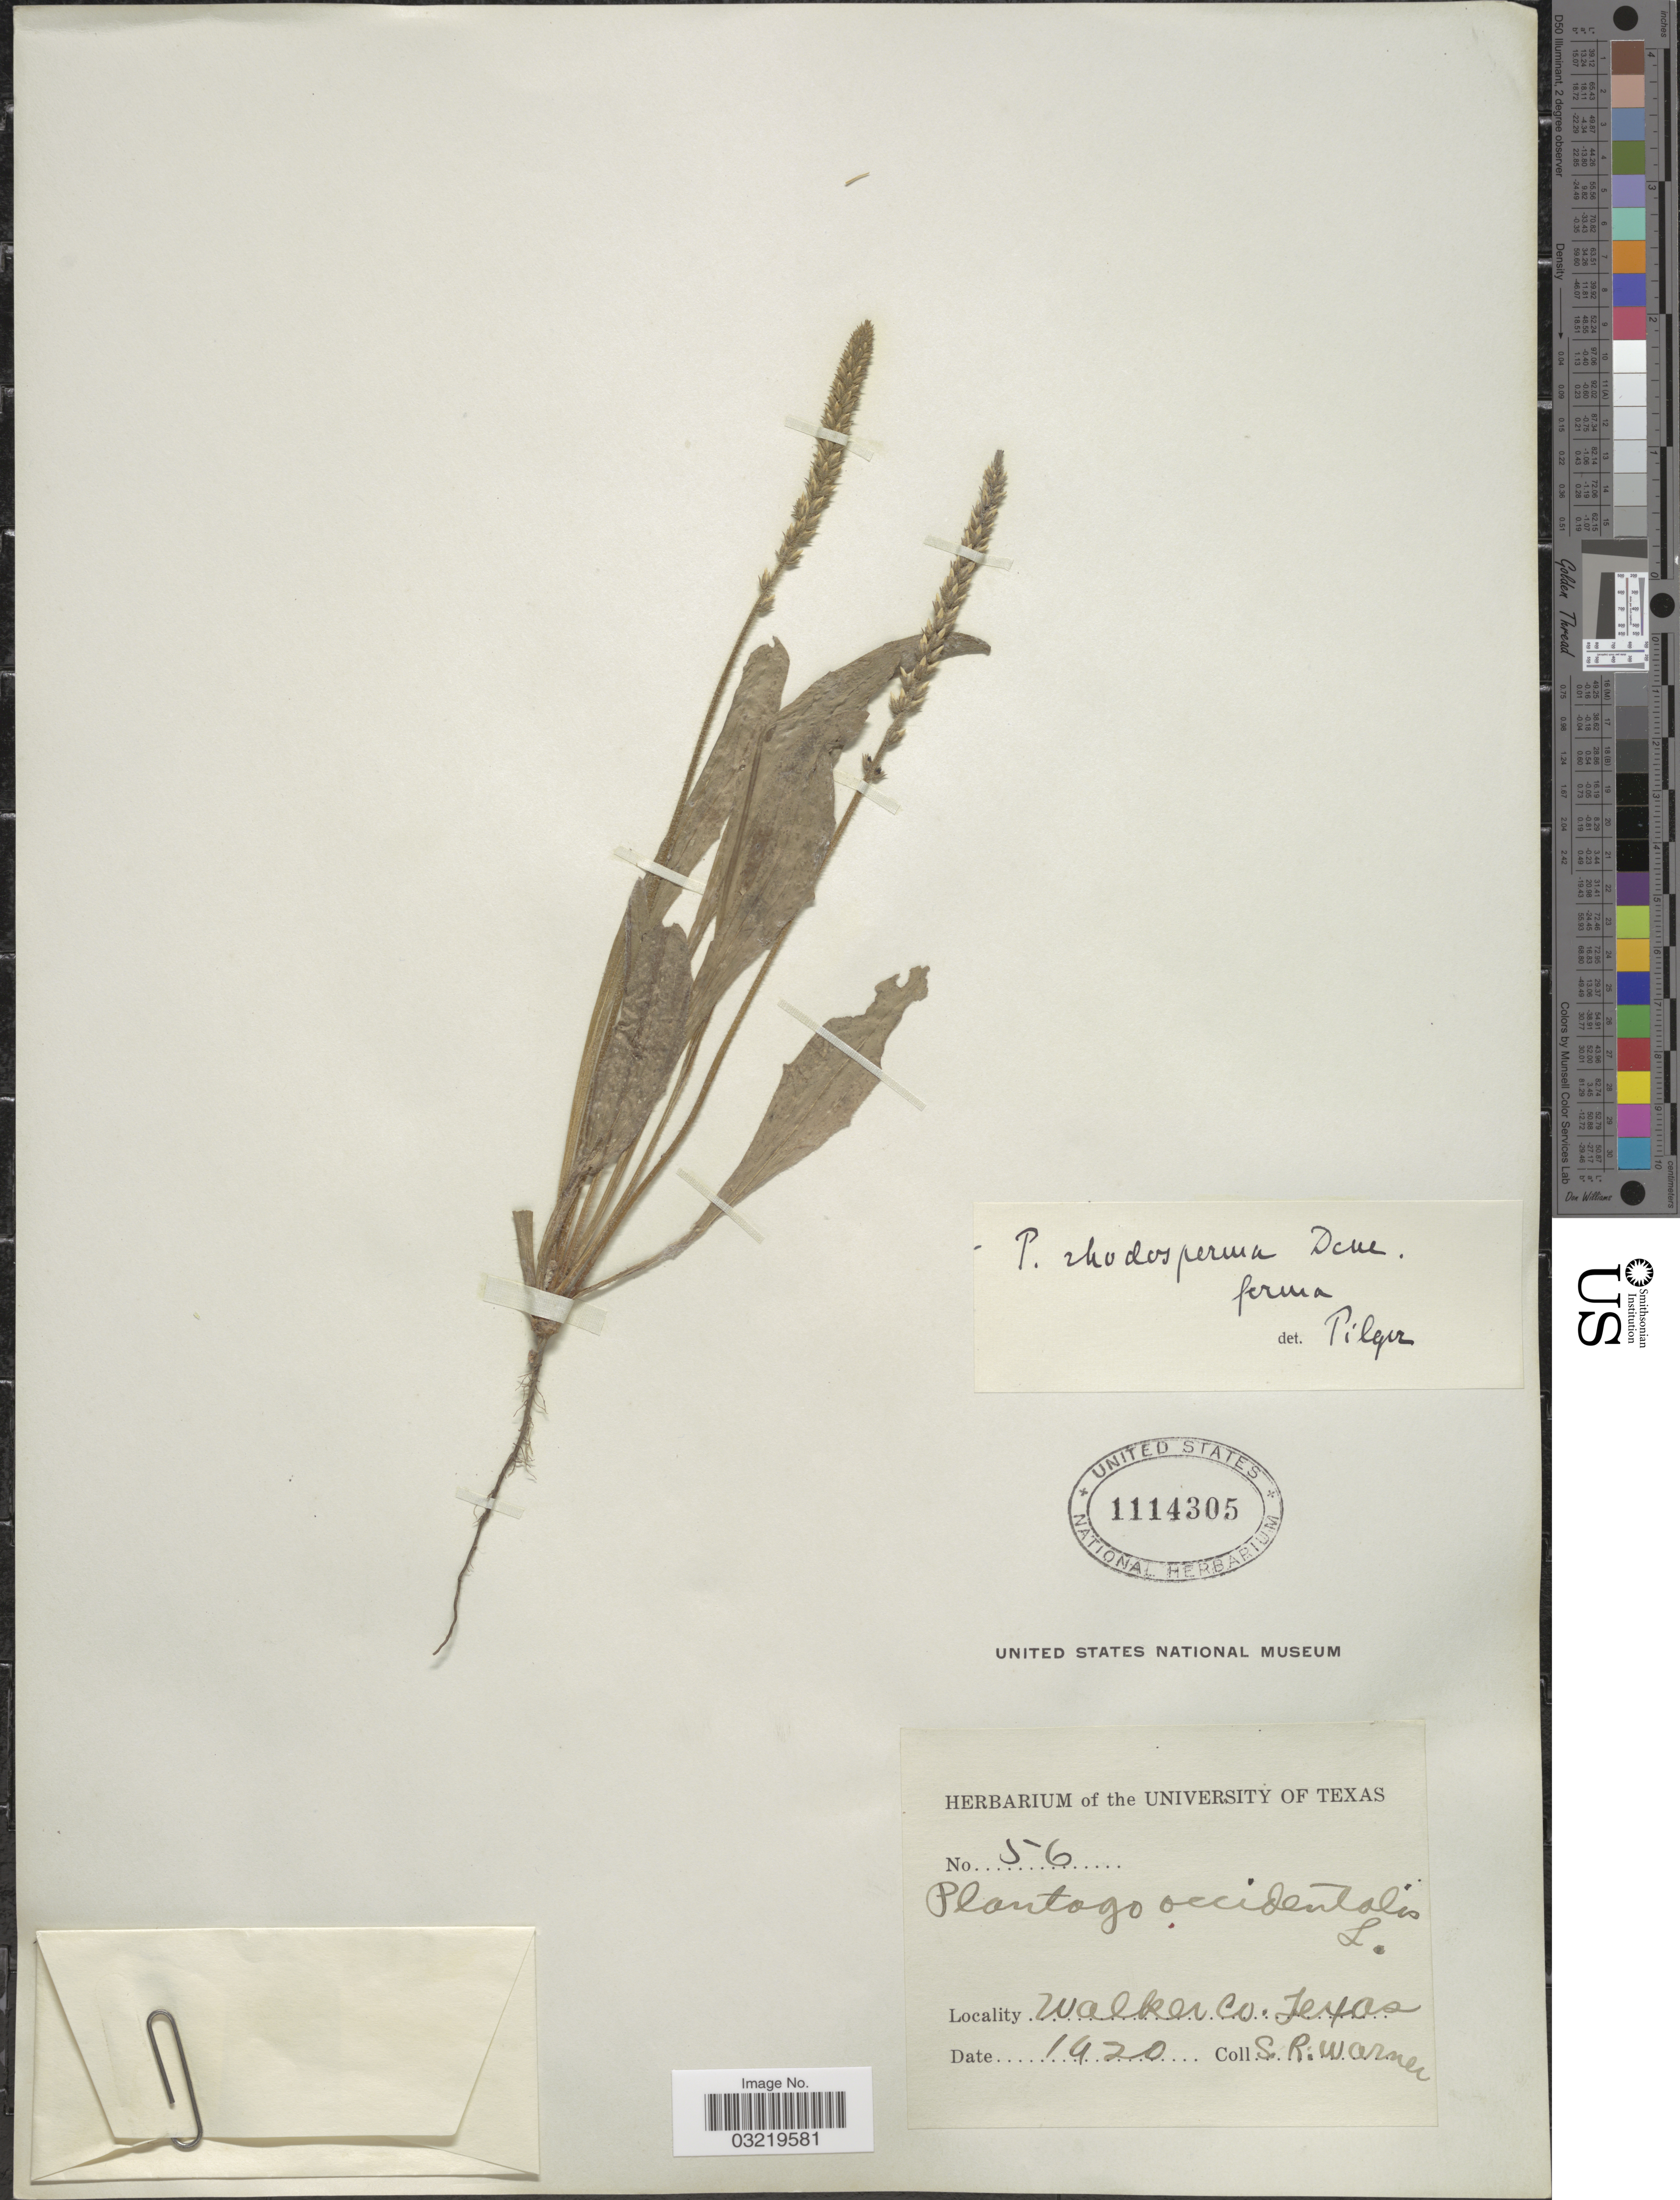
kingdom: Plantae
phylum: Tracheophyta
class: Magnoliopsida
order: Lamiales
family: Plantaginaceae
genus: Plantago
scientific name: Plantago rhodosperma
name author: Decne.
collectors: S. Warner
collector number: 56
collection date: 1920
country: United States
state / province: Texas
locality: Walker Co.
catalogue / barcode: US 1114305